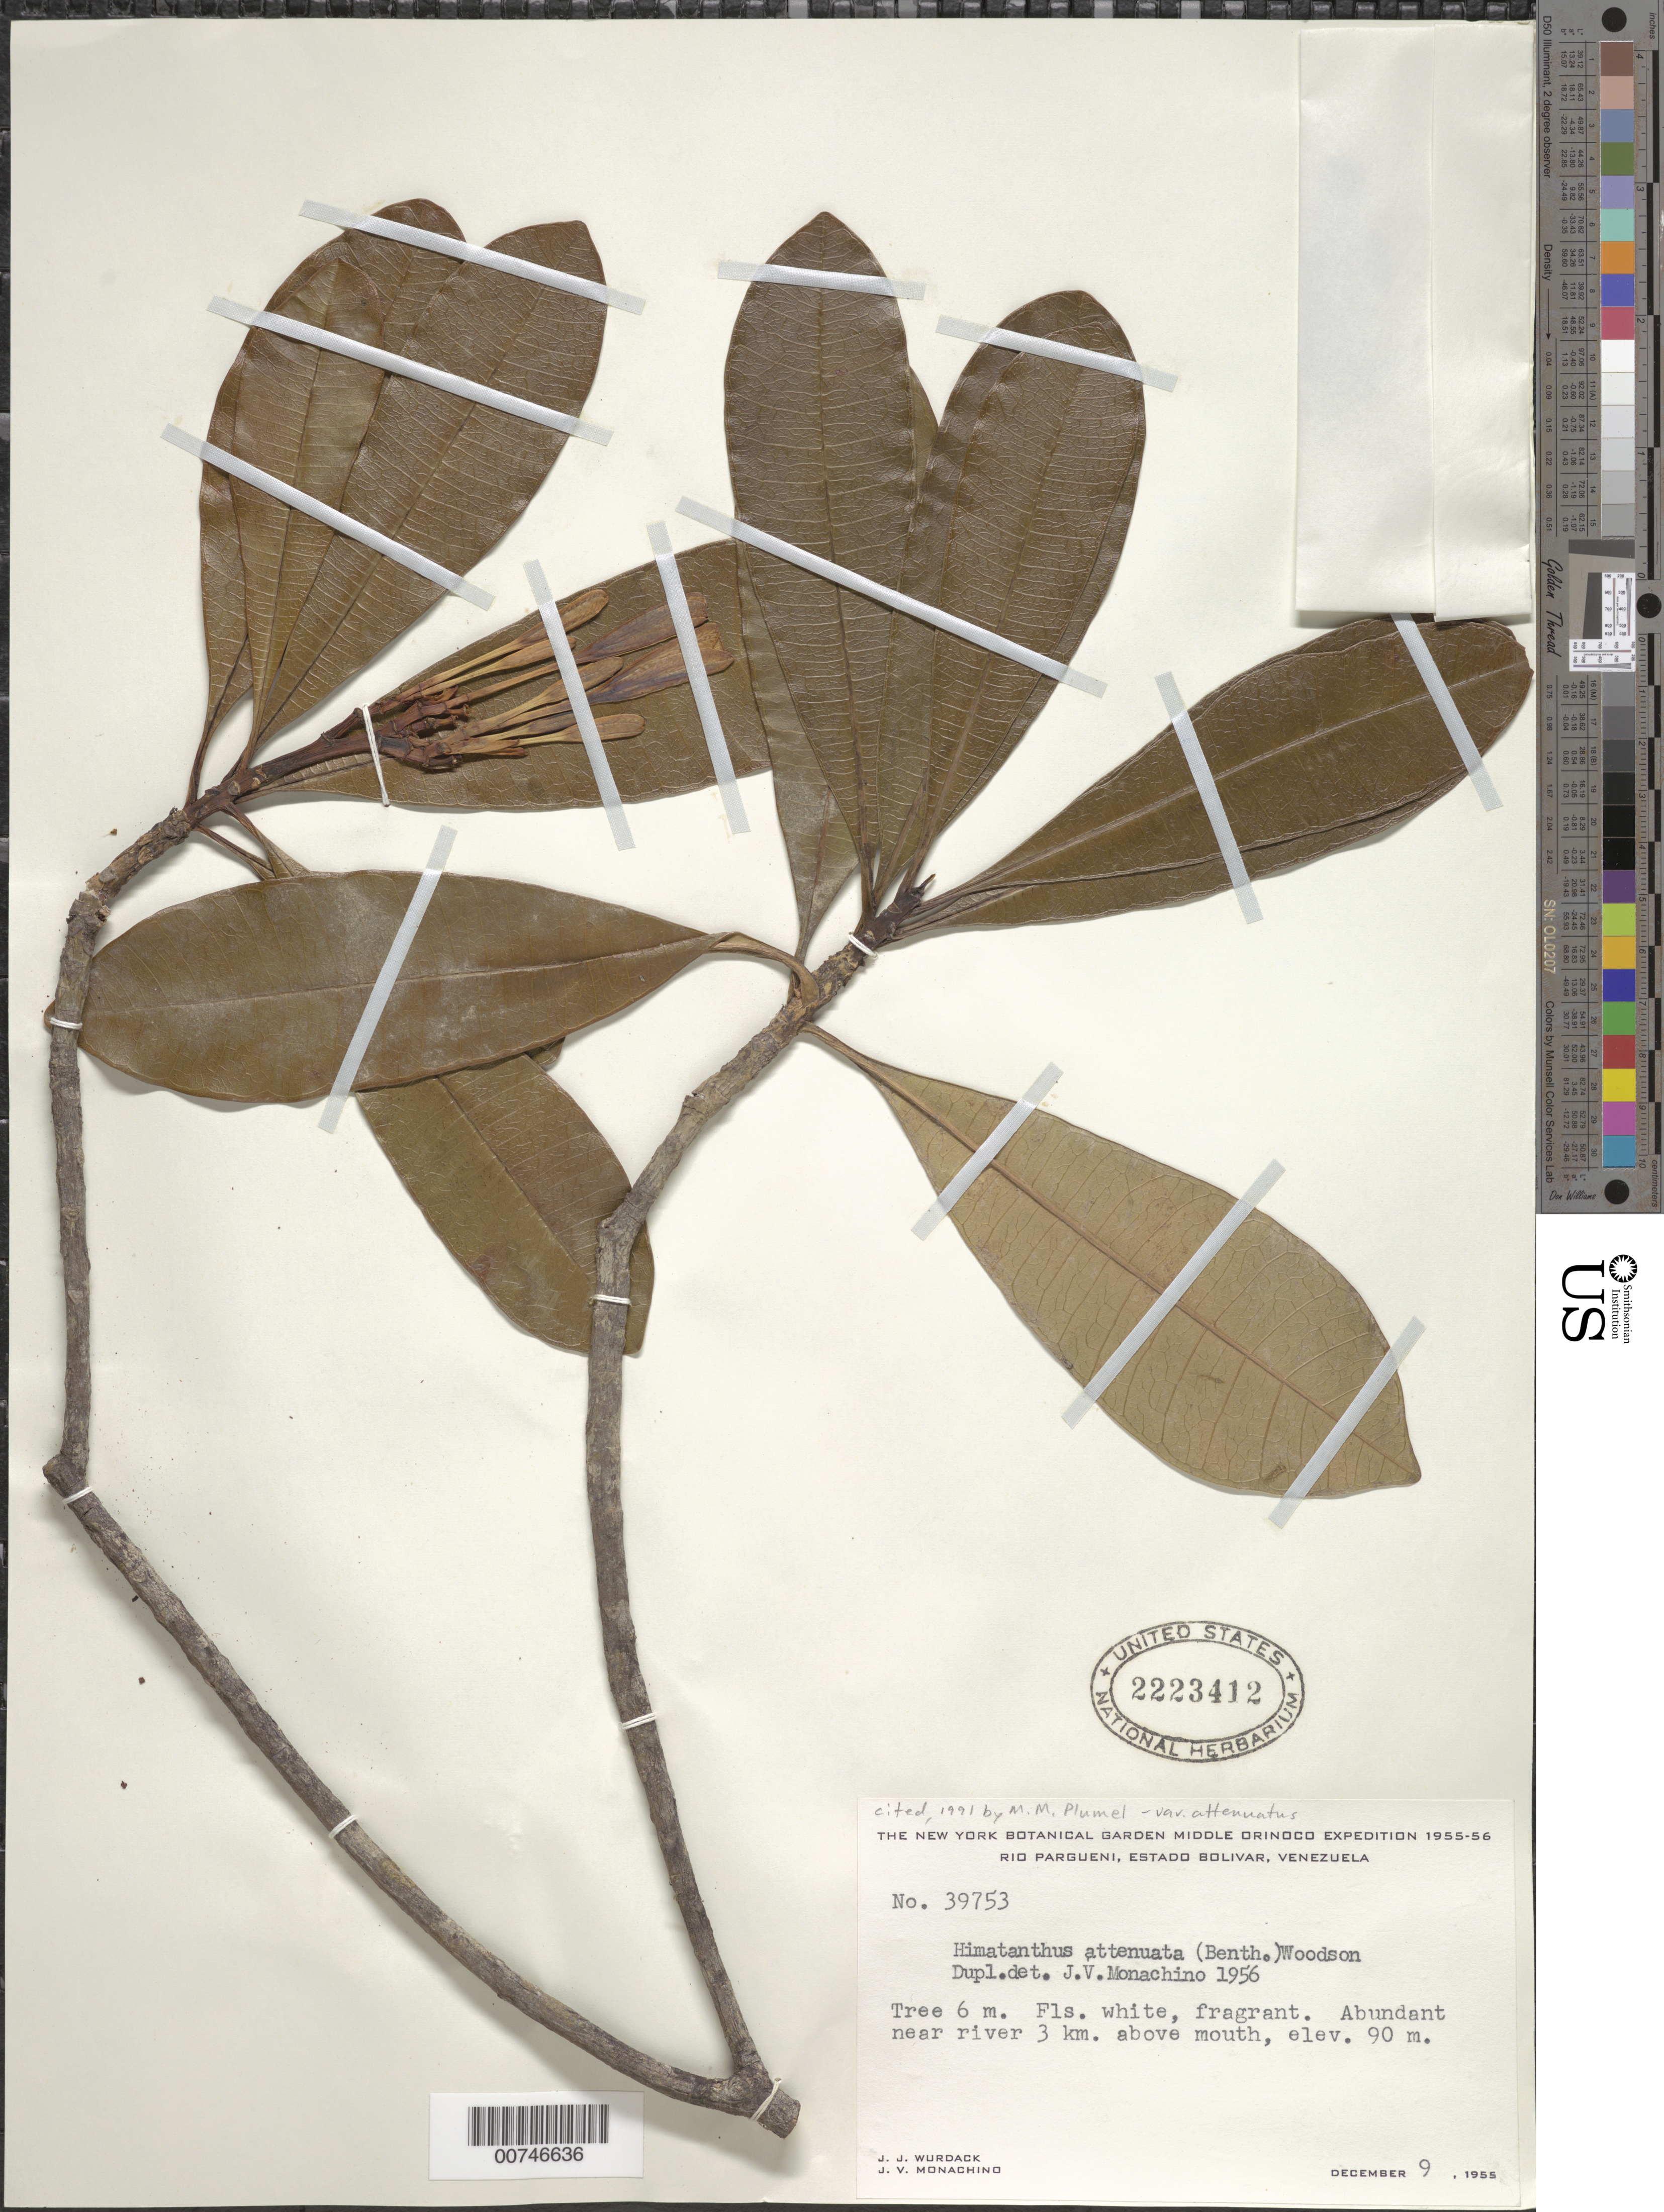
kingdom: Plantae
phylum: Tracheophyta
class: Magnoliopsida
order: Gentianales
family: Apocynaceae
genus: Himatanthus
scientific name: Himatanthus attenuatus var. attenuatus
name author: (Benth.) Woodson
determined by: Monachino, J. V.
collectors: J. J. Wurdack & J. V. Monachino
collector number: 39753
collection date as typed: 9-Dec-55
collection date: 1955-12-09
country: Venezuela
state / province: Bolívar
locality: Río Pargueni, 3 km above mouth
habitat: Near river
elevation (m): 90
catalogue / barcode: US 2223412